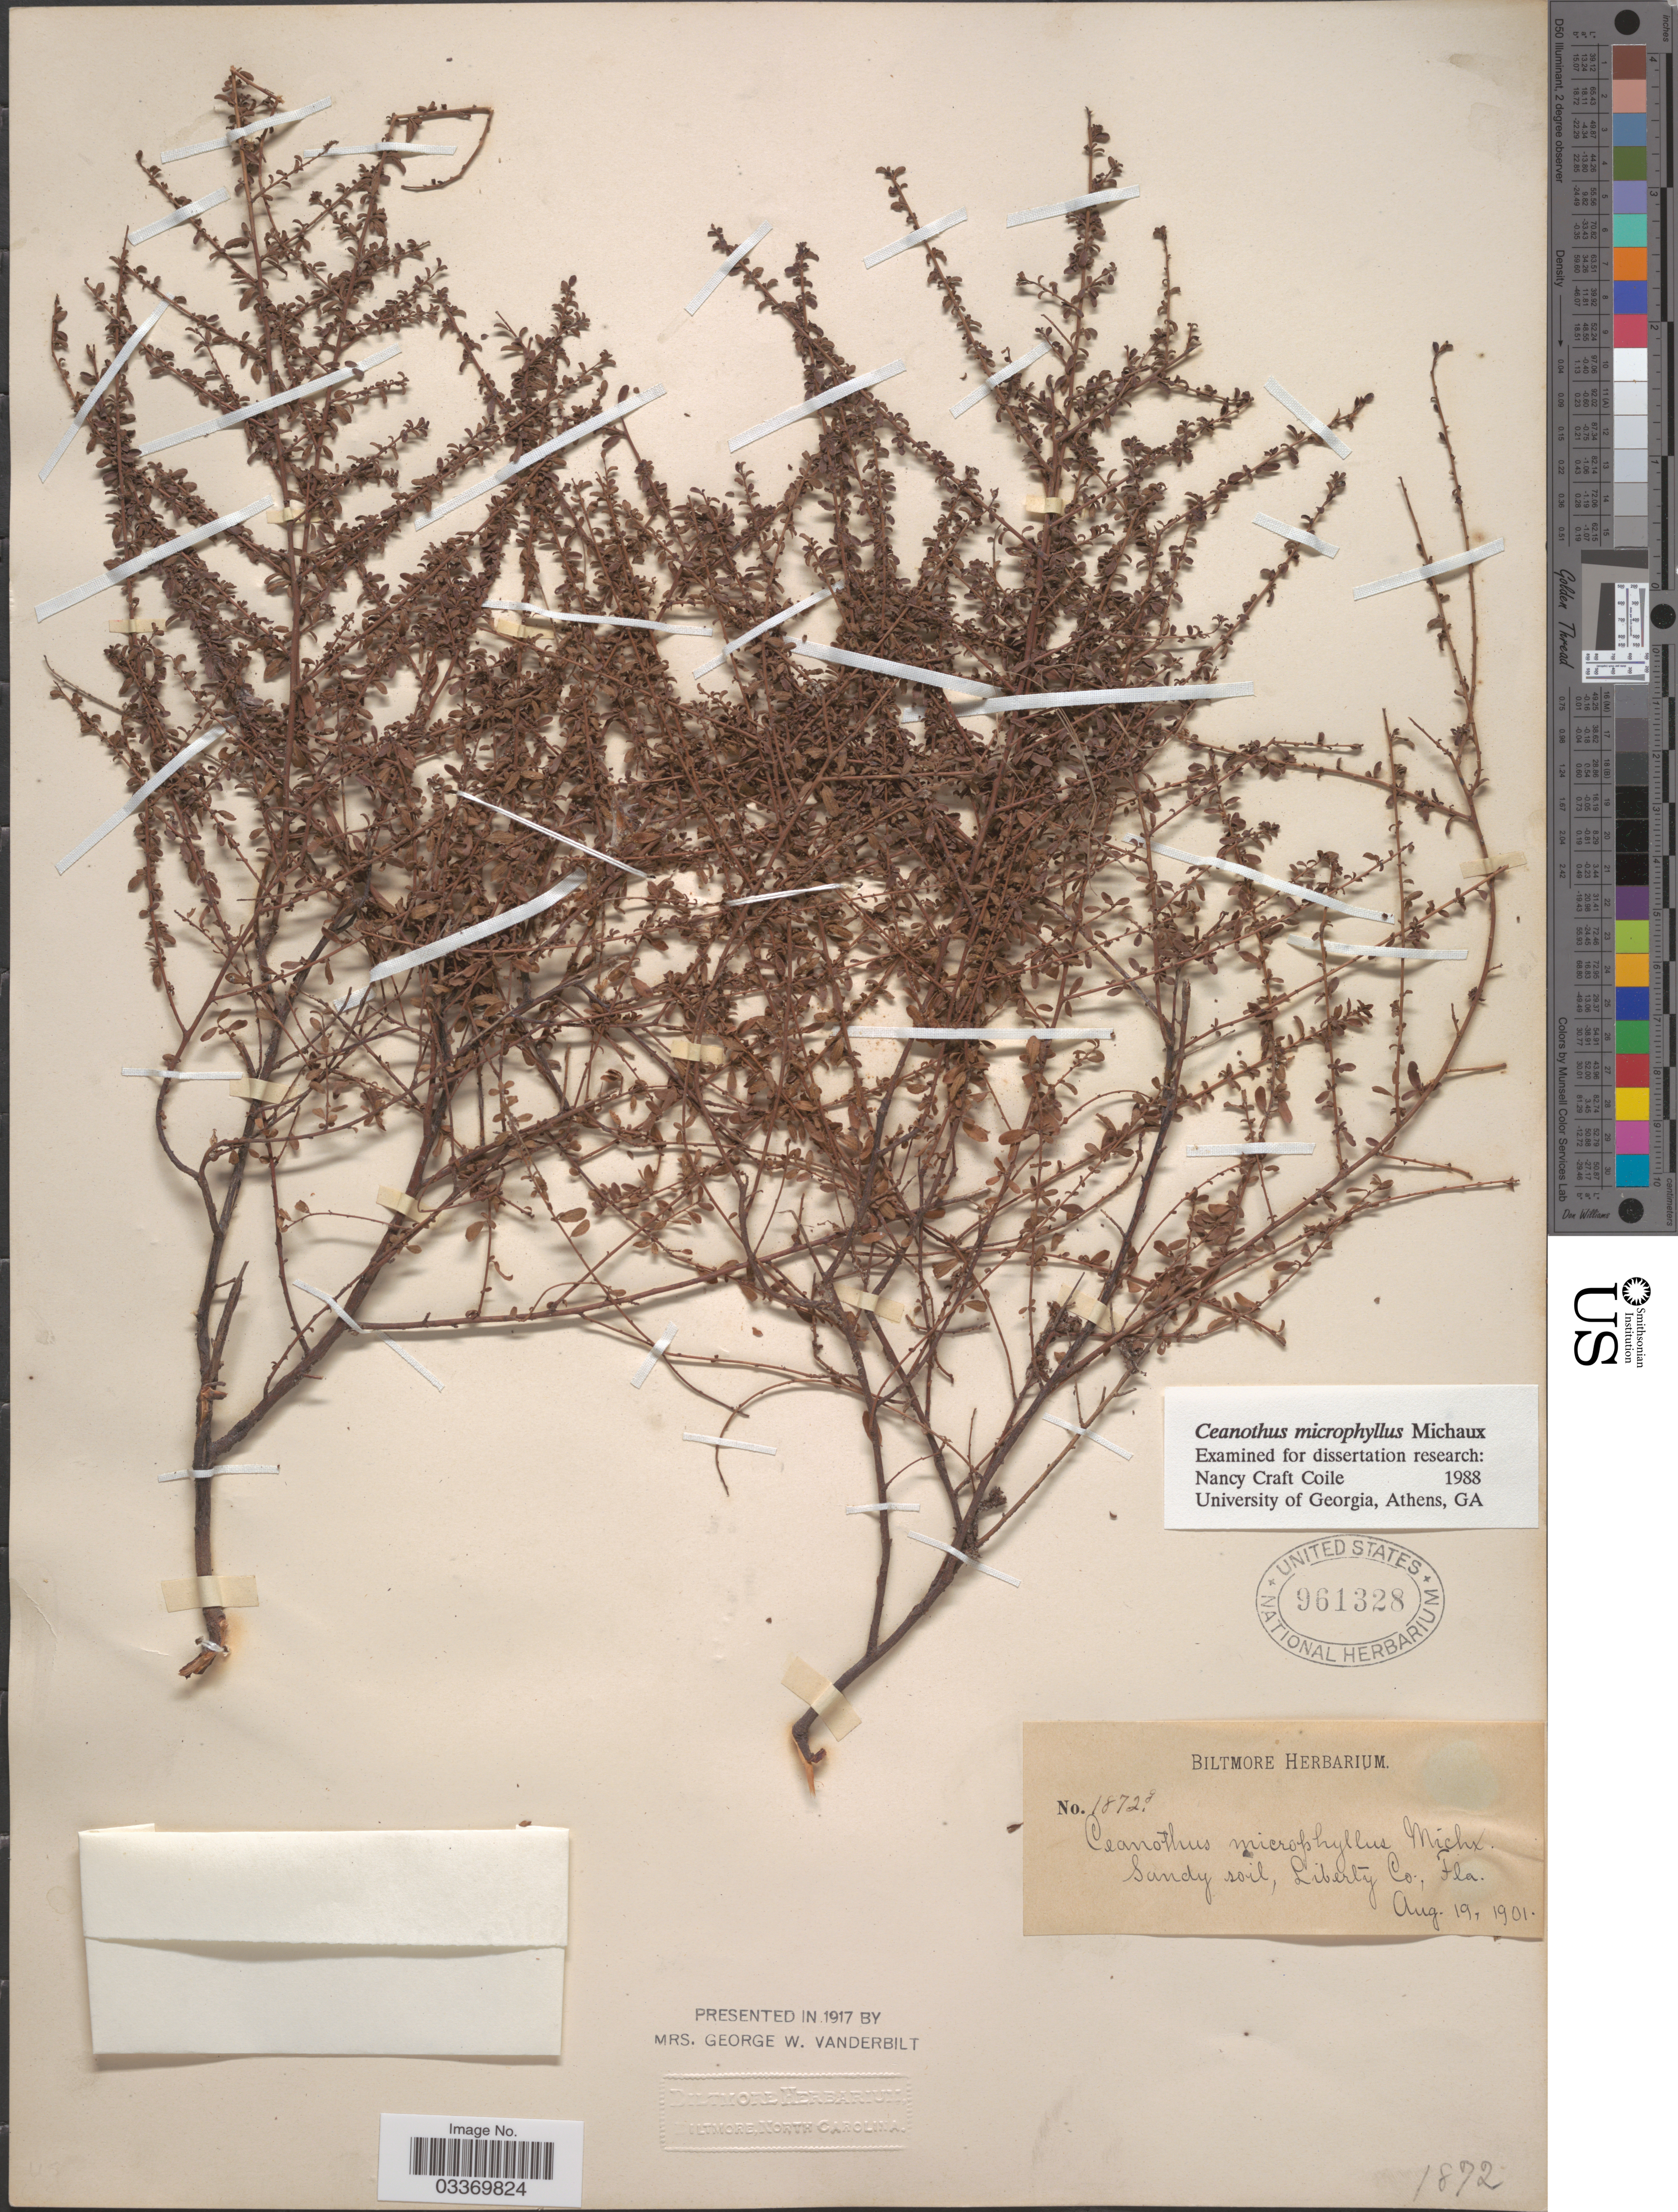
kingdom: Plantae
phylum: Tracheophyta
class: Magnoliopsida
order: Rosales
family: Rhamnaceae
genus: Ceanothus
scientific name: Ceanothus microphyllus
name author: Michx.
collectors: ex herb. Biltmore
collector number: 1872g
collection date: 1901-08-19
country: United States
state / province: Florida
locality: Liberty Co.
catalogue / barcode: US 961328